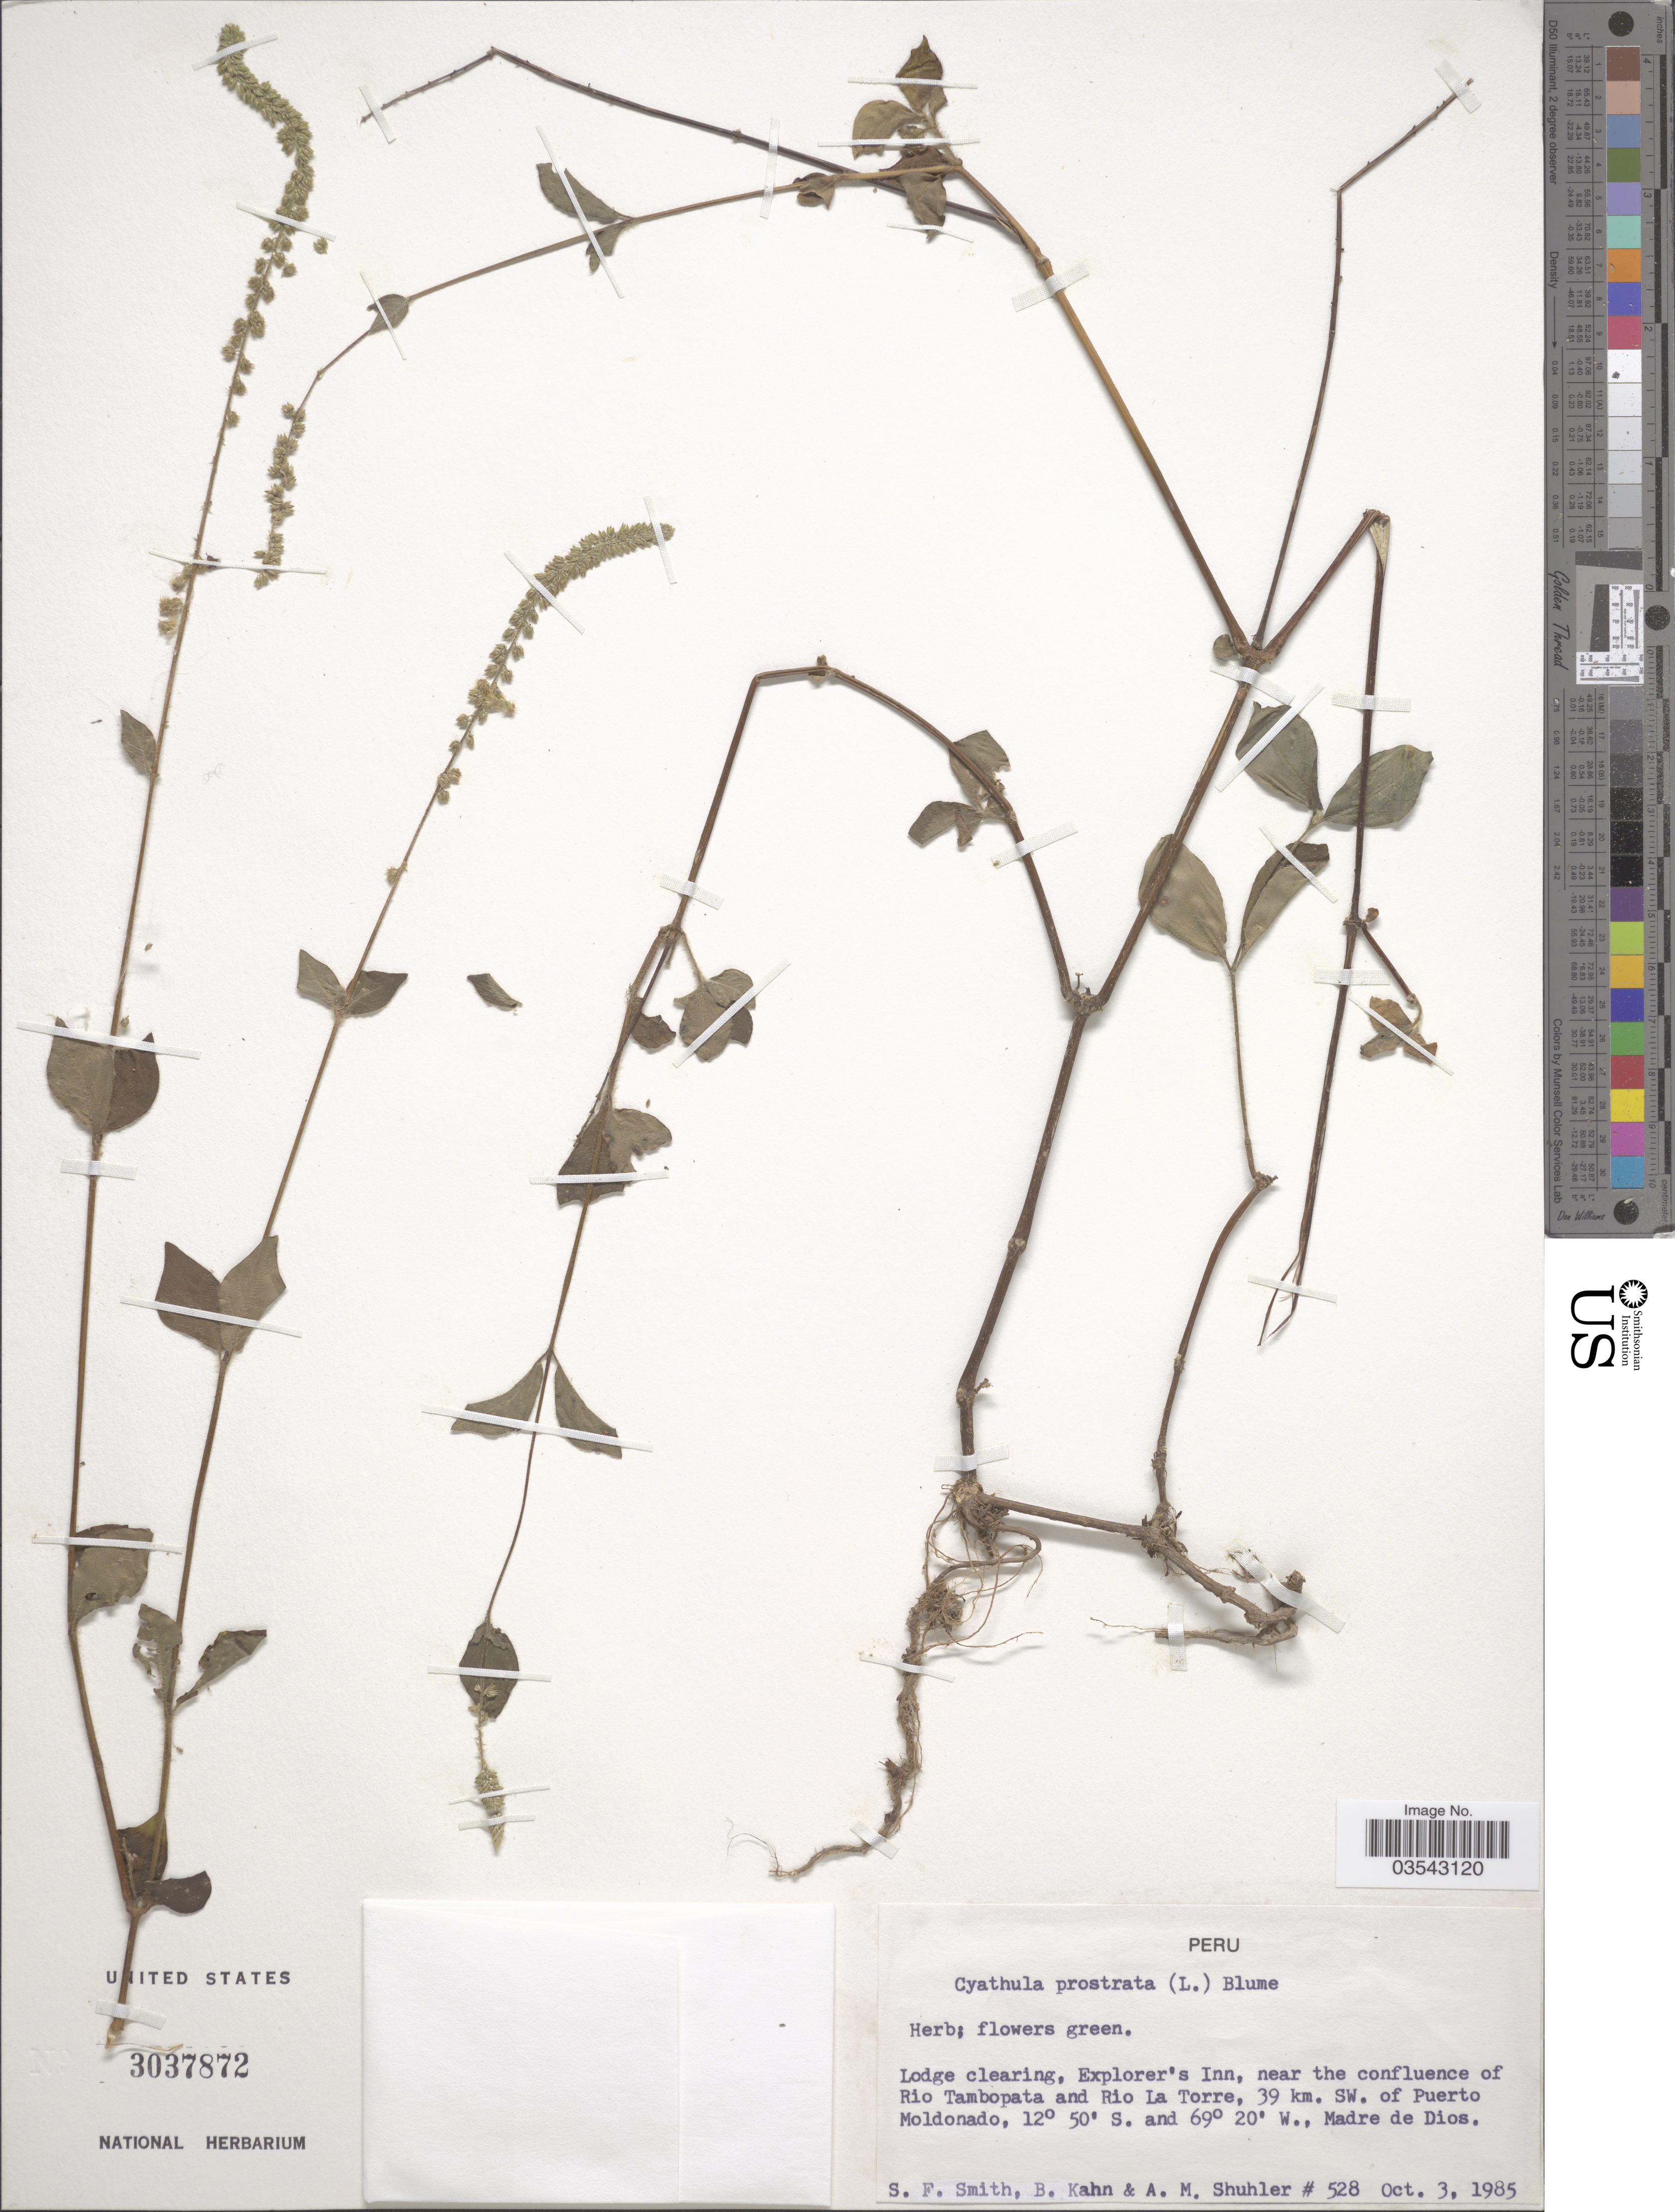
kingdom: Plantae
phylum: Tracheophyta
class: Magnoliopsida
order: Caryophyllales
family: Amaranthaceae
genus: Cyathula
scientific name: Cyathula prostrata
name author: (L.) Blume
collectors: S.F. Smith, B. Kahn & A. Shuhler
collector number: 528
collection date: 1985-10-03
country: Peru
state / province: Madre de Dios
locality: Lodge clearing, Explorer's Inn, near the confluence of Rio Tambopata and Rio La Torre, 39 km. SW. of Puerto Moldonado.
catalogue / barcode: US 3037872